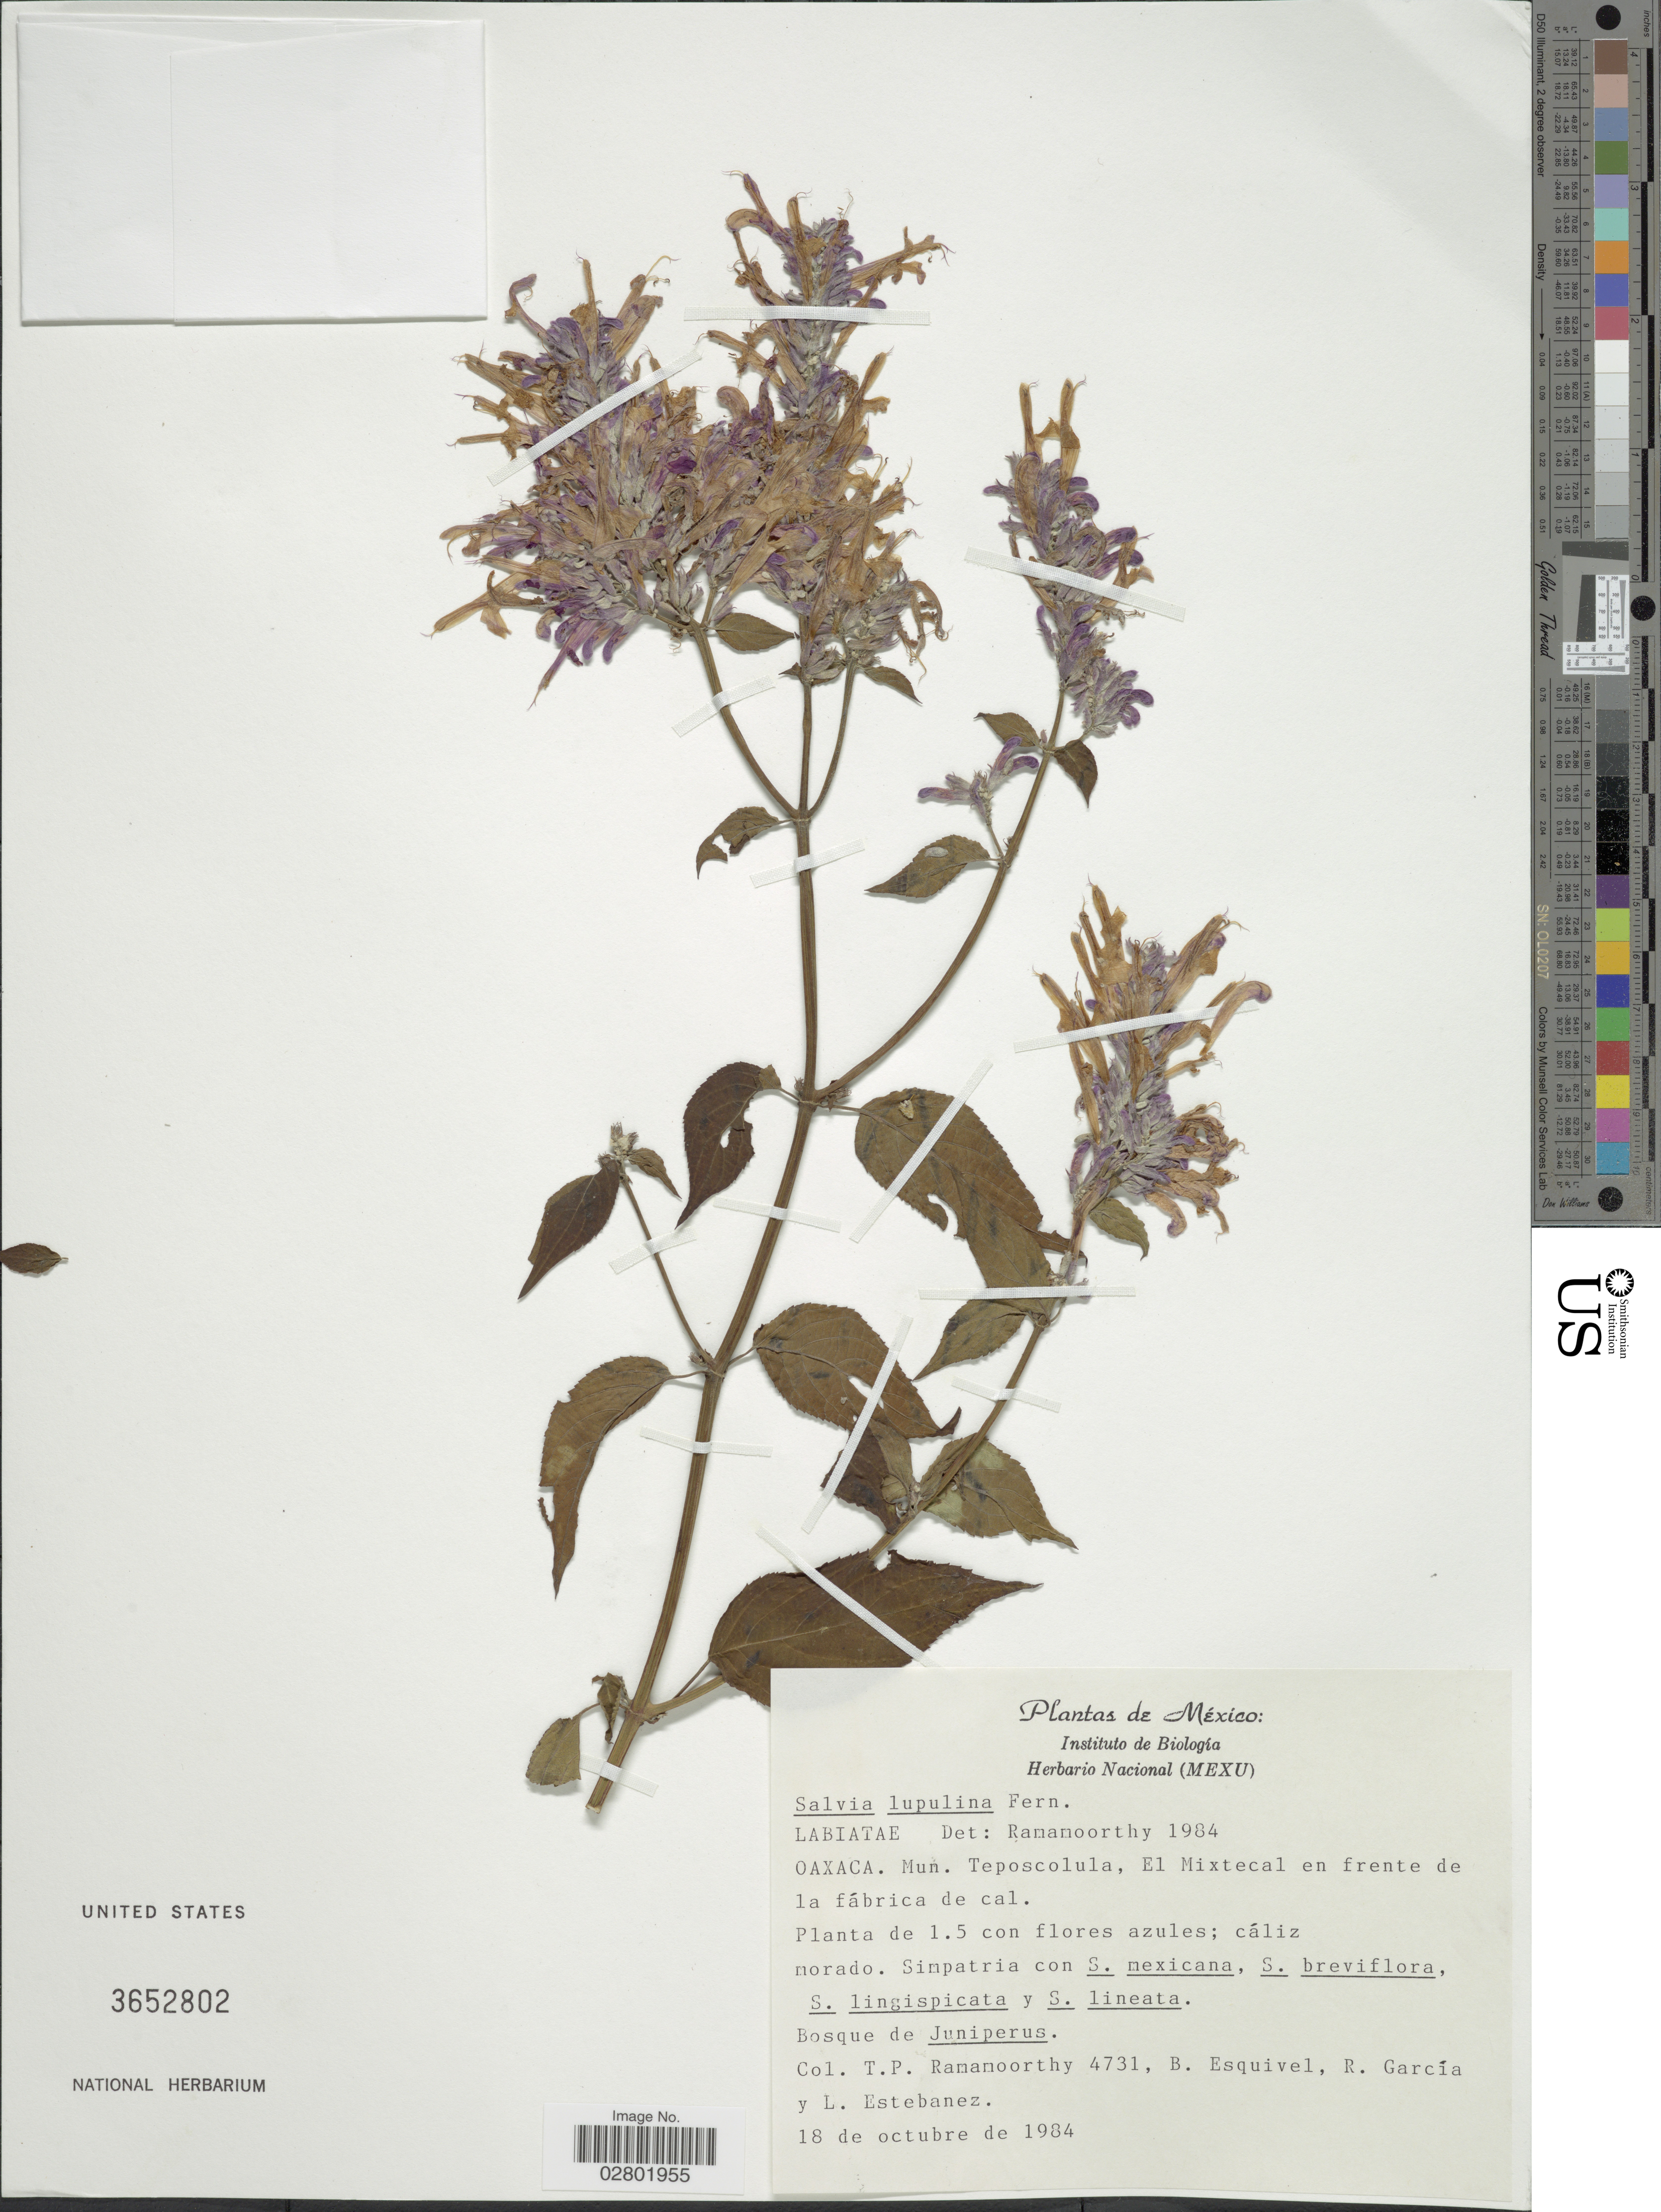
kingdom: Plantae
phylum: Tracheophyta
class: Magnoliopsida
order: Lamiales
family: Lamiaceae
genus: Salvia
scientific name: Salvia lupulina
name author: Fernald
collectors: T. P. Ramamoorthy, B. Esquivel, R. García & L. Estebanez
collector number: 4731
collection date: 1984-10-18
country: Mexico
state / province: Oaxaca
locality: Mun. Teposcolula, El Mixtecal en frente de la fábrica de cal.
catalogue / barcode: US 3652802